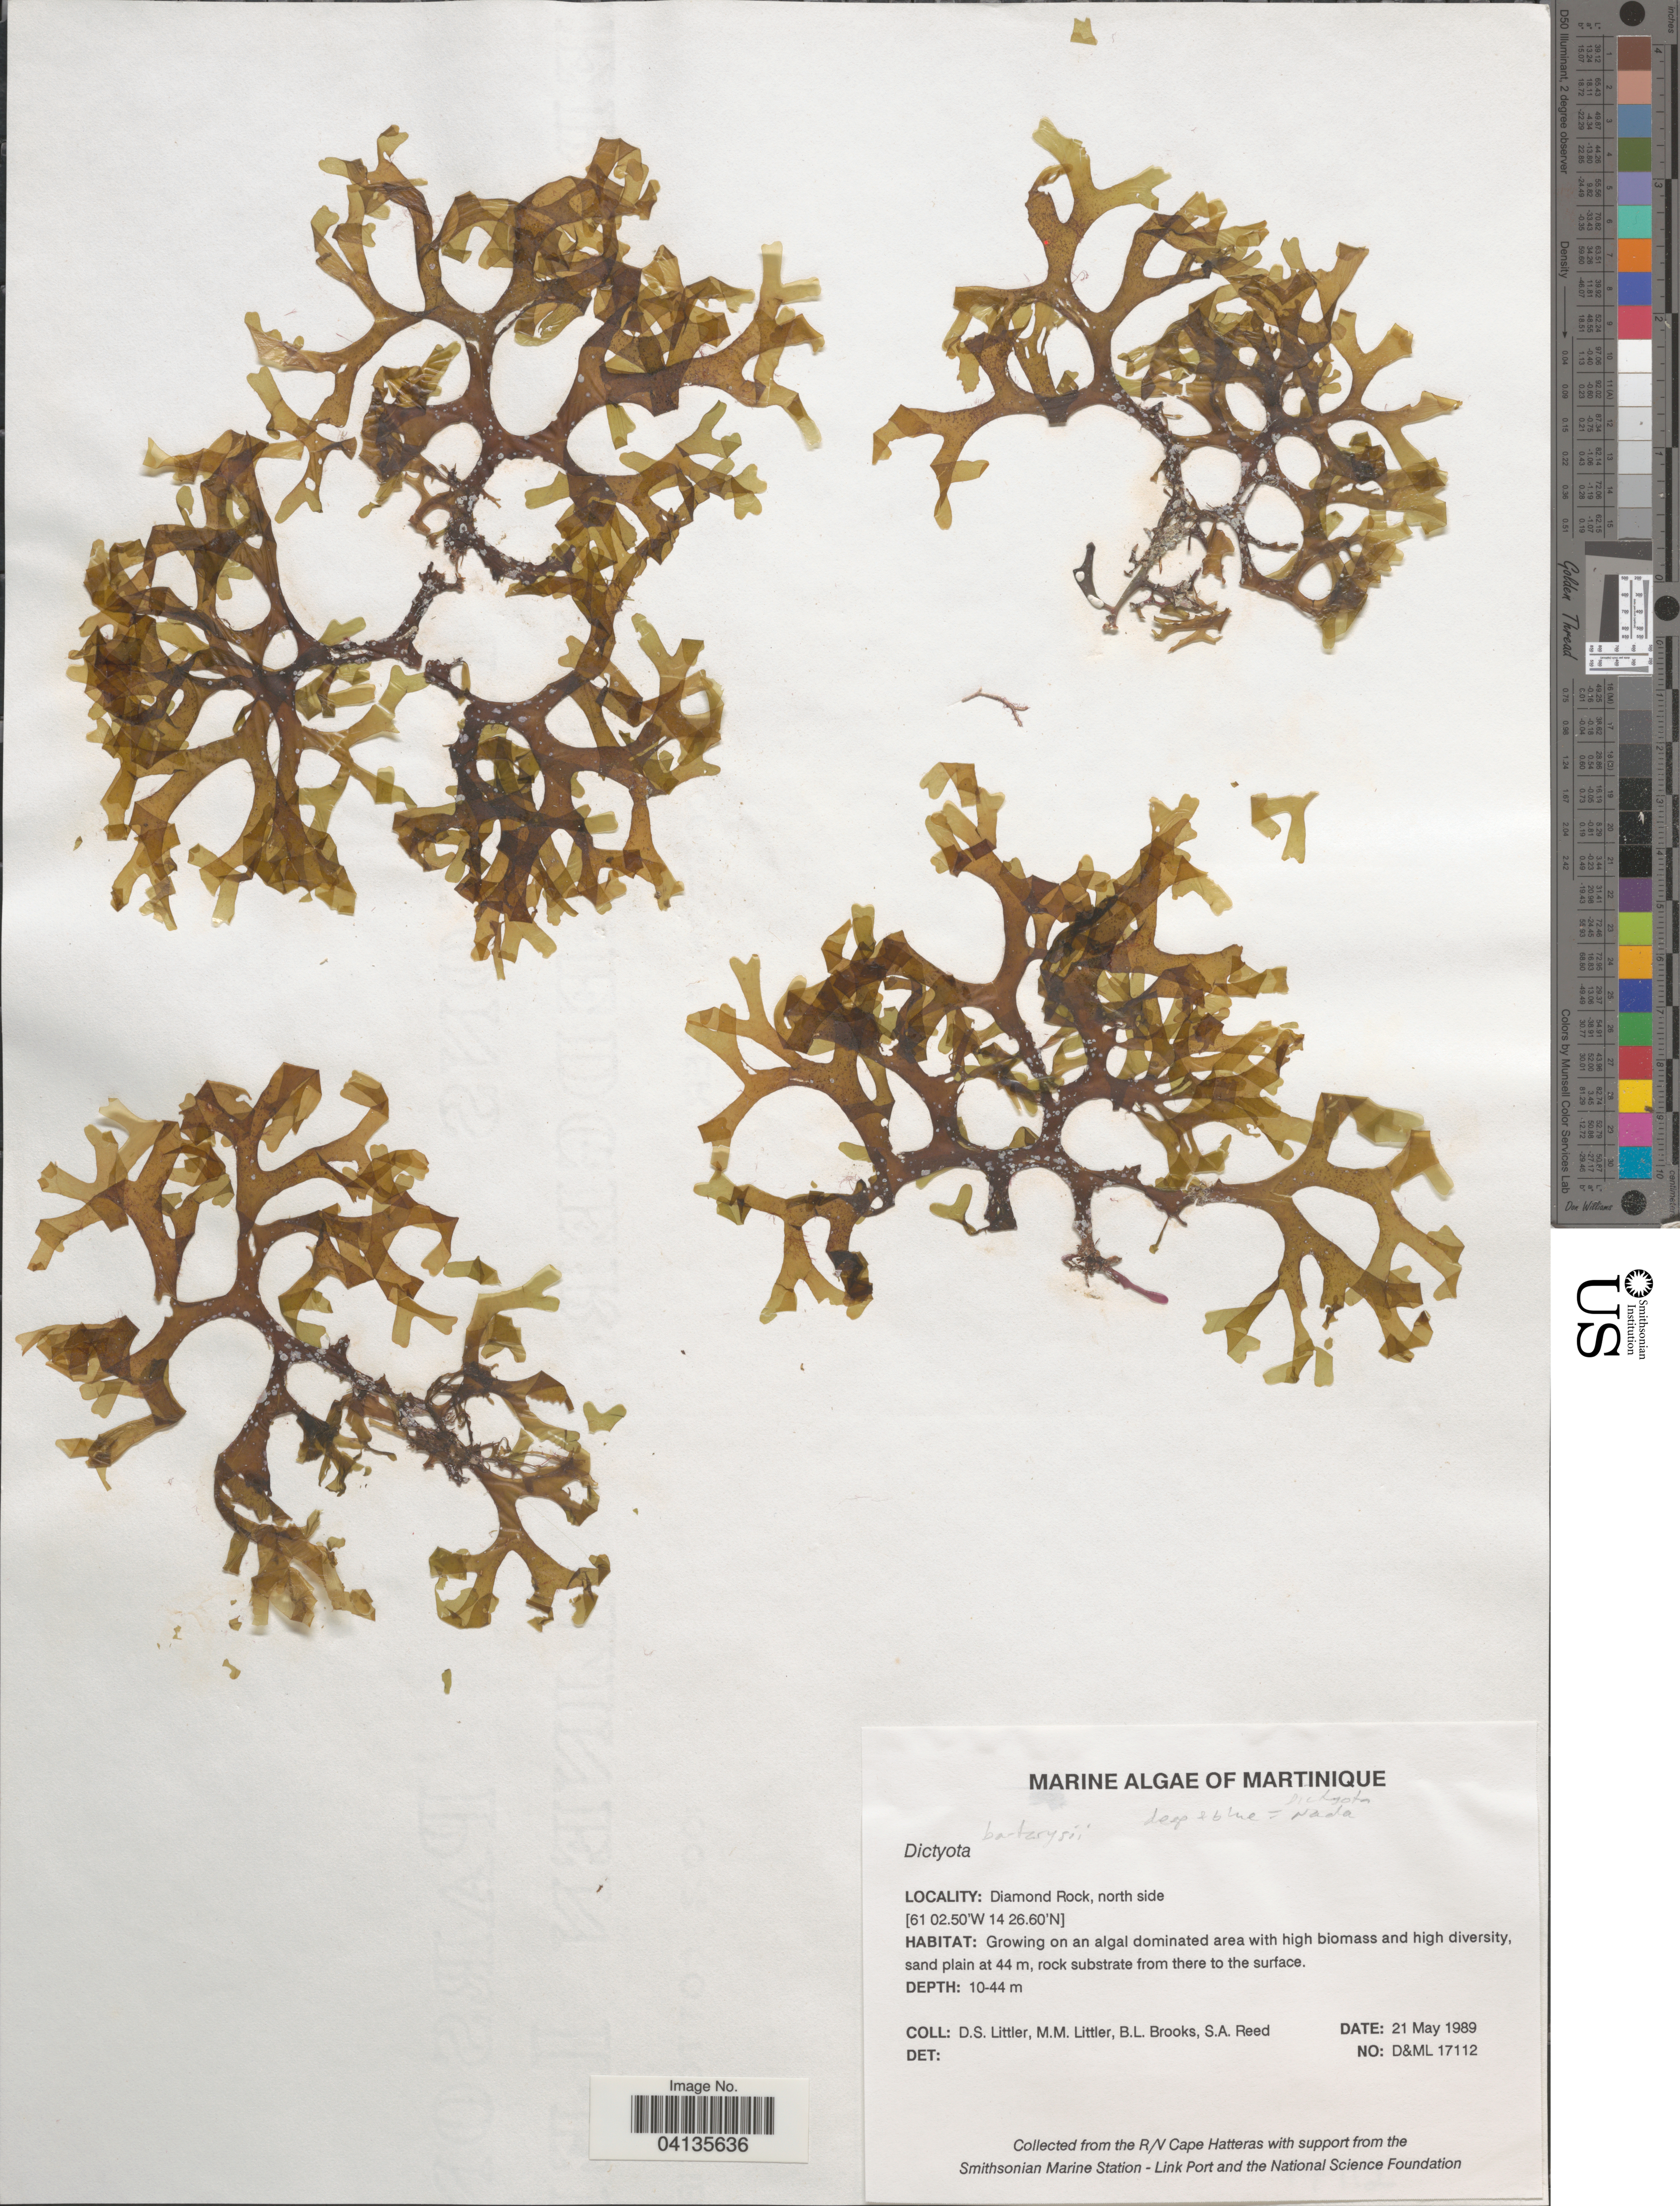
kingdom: Chromista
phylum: Ochrophyta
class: Phaeophyceae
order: Dictyotales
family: Dictyotaceae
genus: Dictyota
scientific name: Dictyota sp.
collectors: D. S. Littler, B. Brooks & S. Reed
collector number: D&ML17112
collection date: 1989-05-21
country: Martinique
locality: Diamond Rock, north side.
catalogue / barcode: US 238514